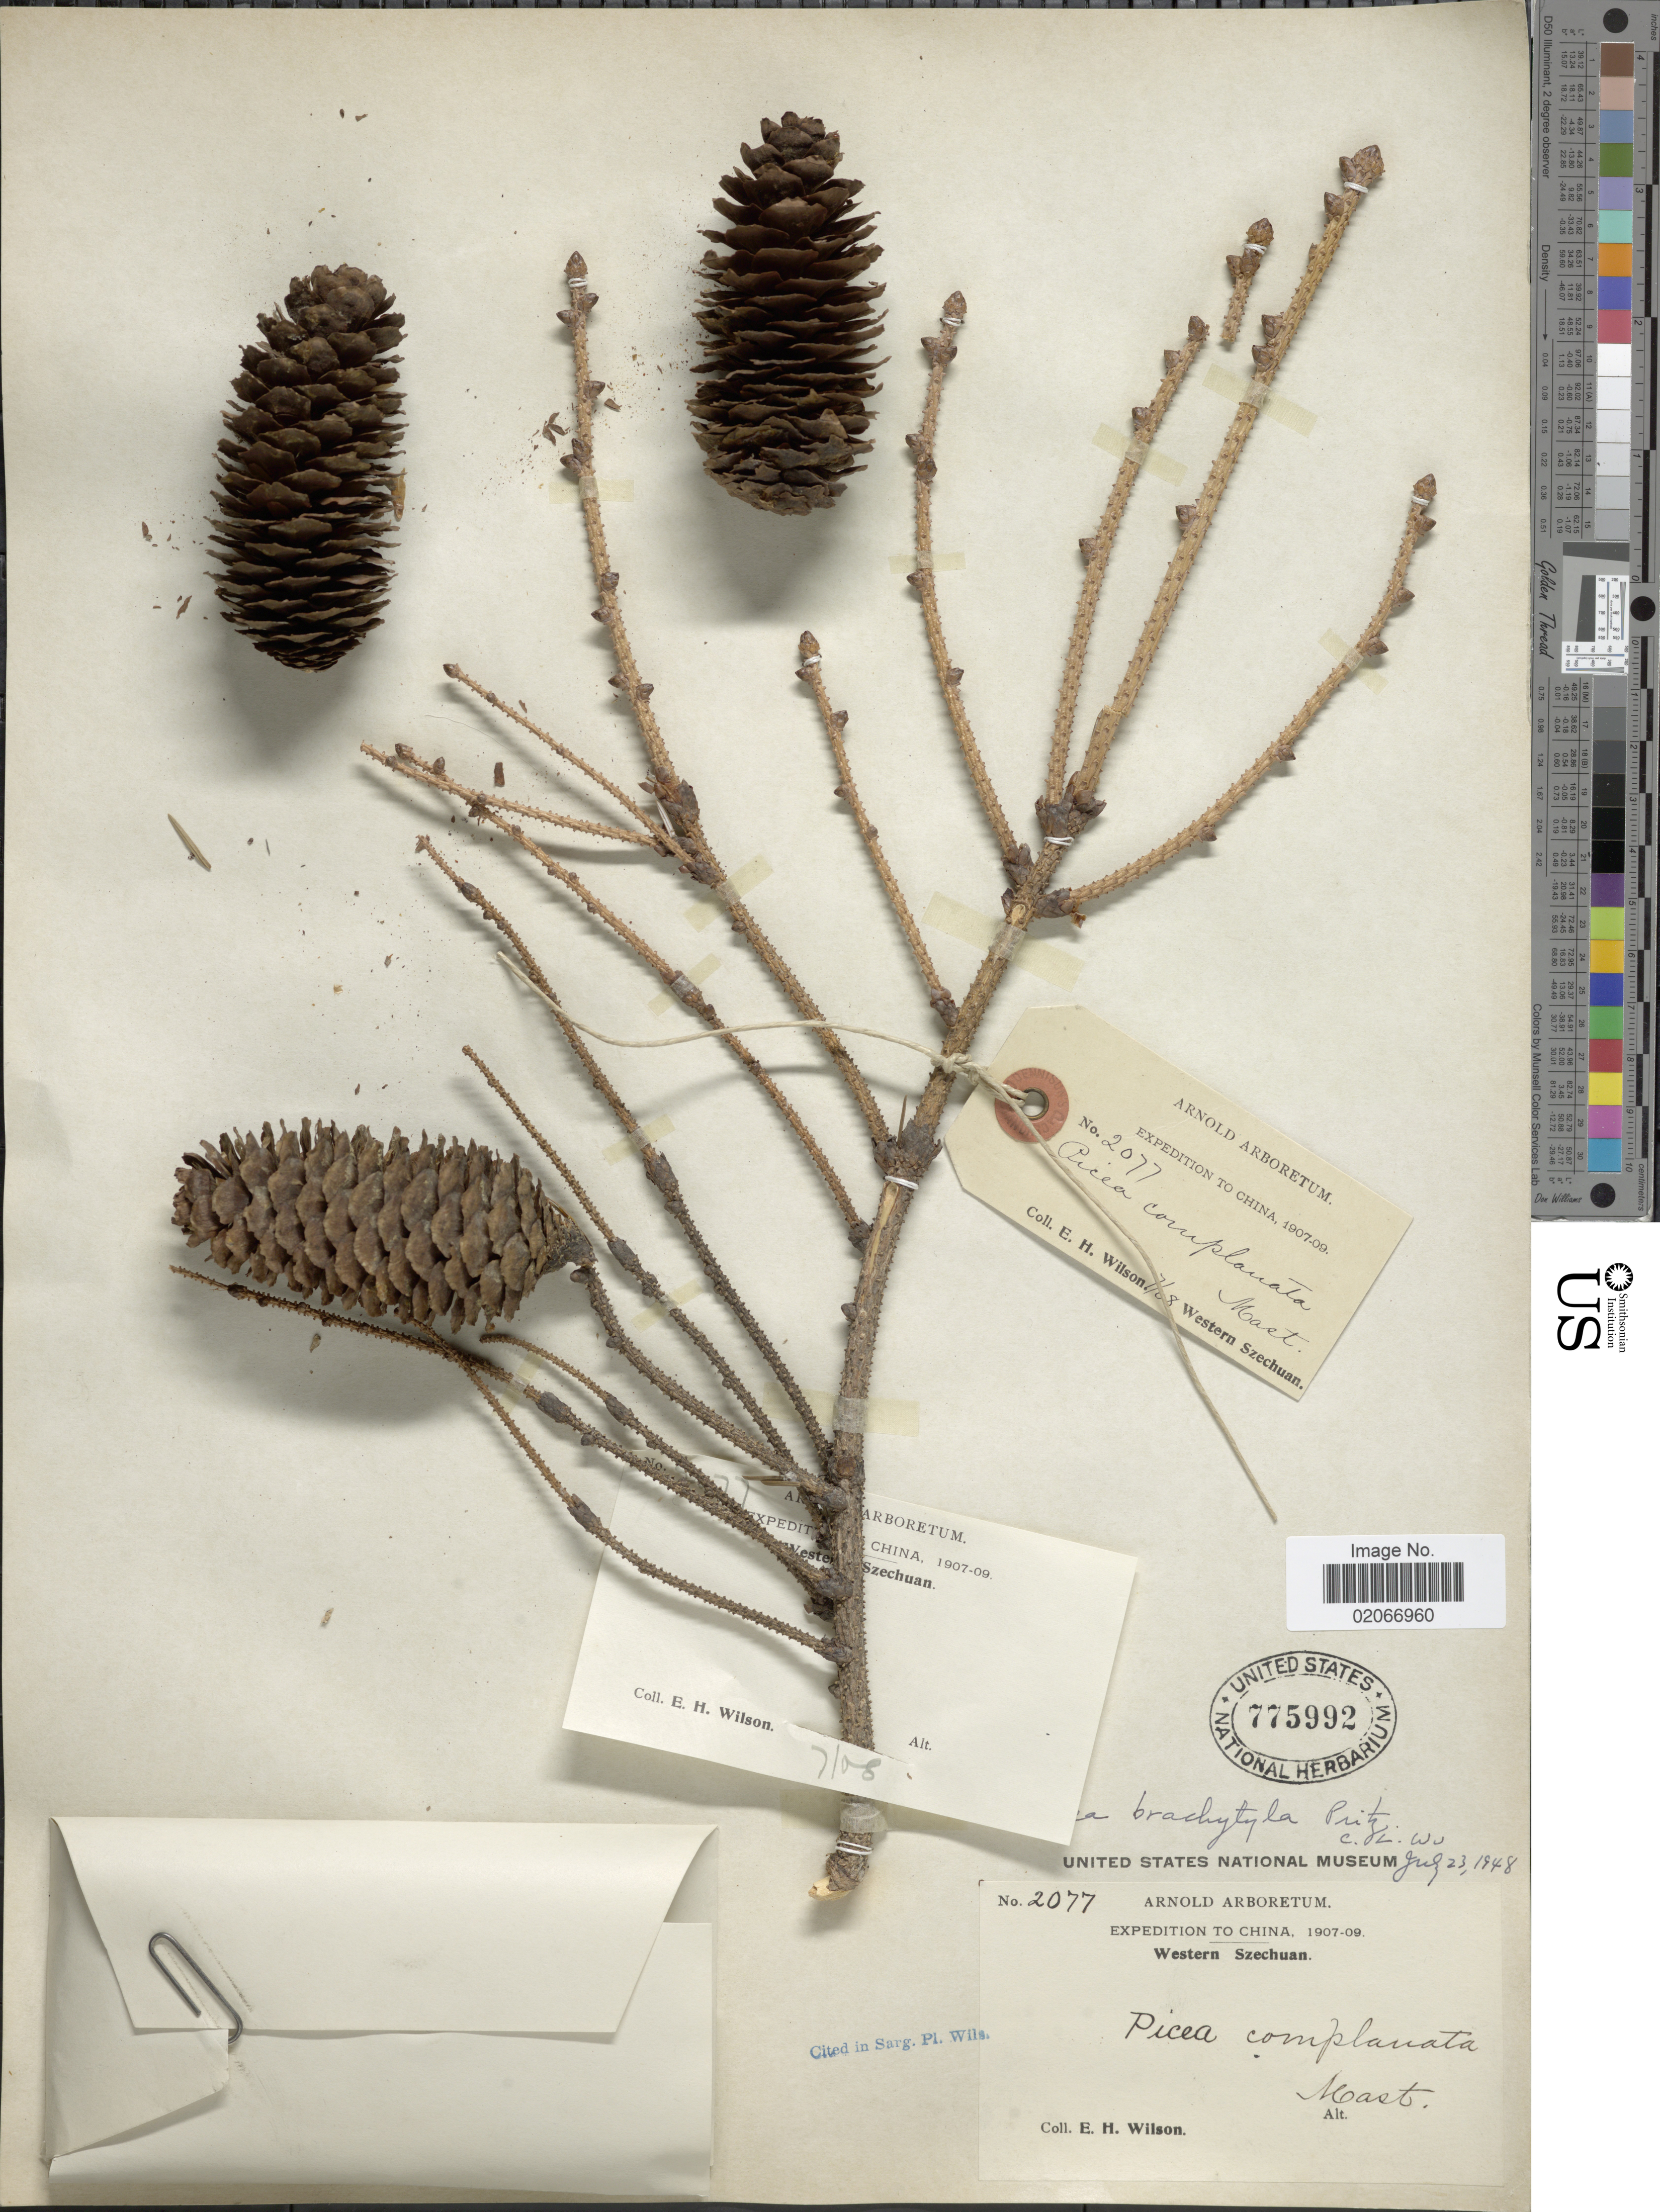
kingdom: Plantae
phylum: Tracheophyta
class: Pinopsida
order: Pinales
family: Pinaceae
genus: Picea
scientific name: Picea brachytyla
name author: (Franch.) E. Pritz.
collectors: E. Wilson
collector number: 2077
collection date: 1908-07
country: China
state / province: Sichuan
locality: Western Szechuan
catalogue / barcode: US 775992